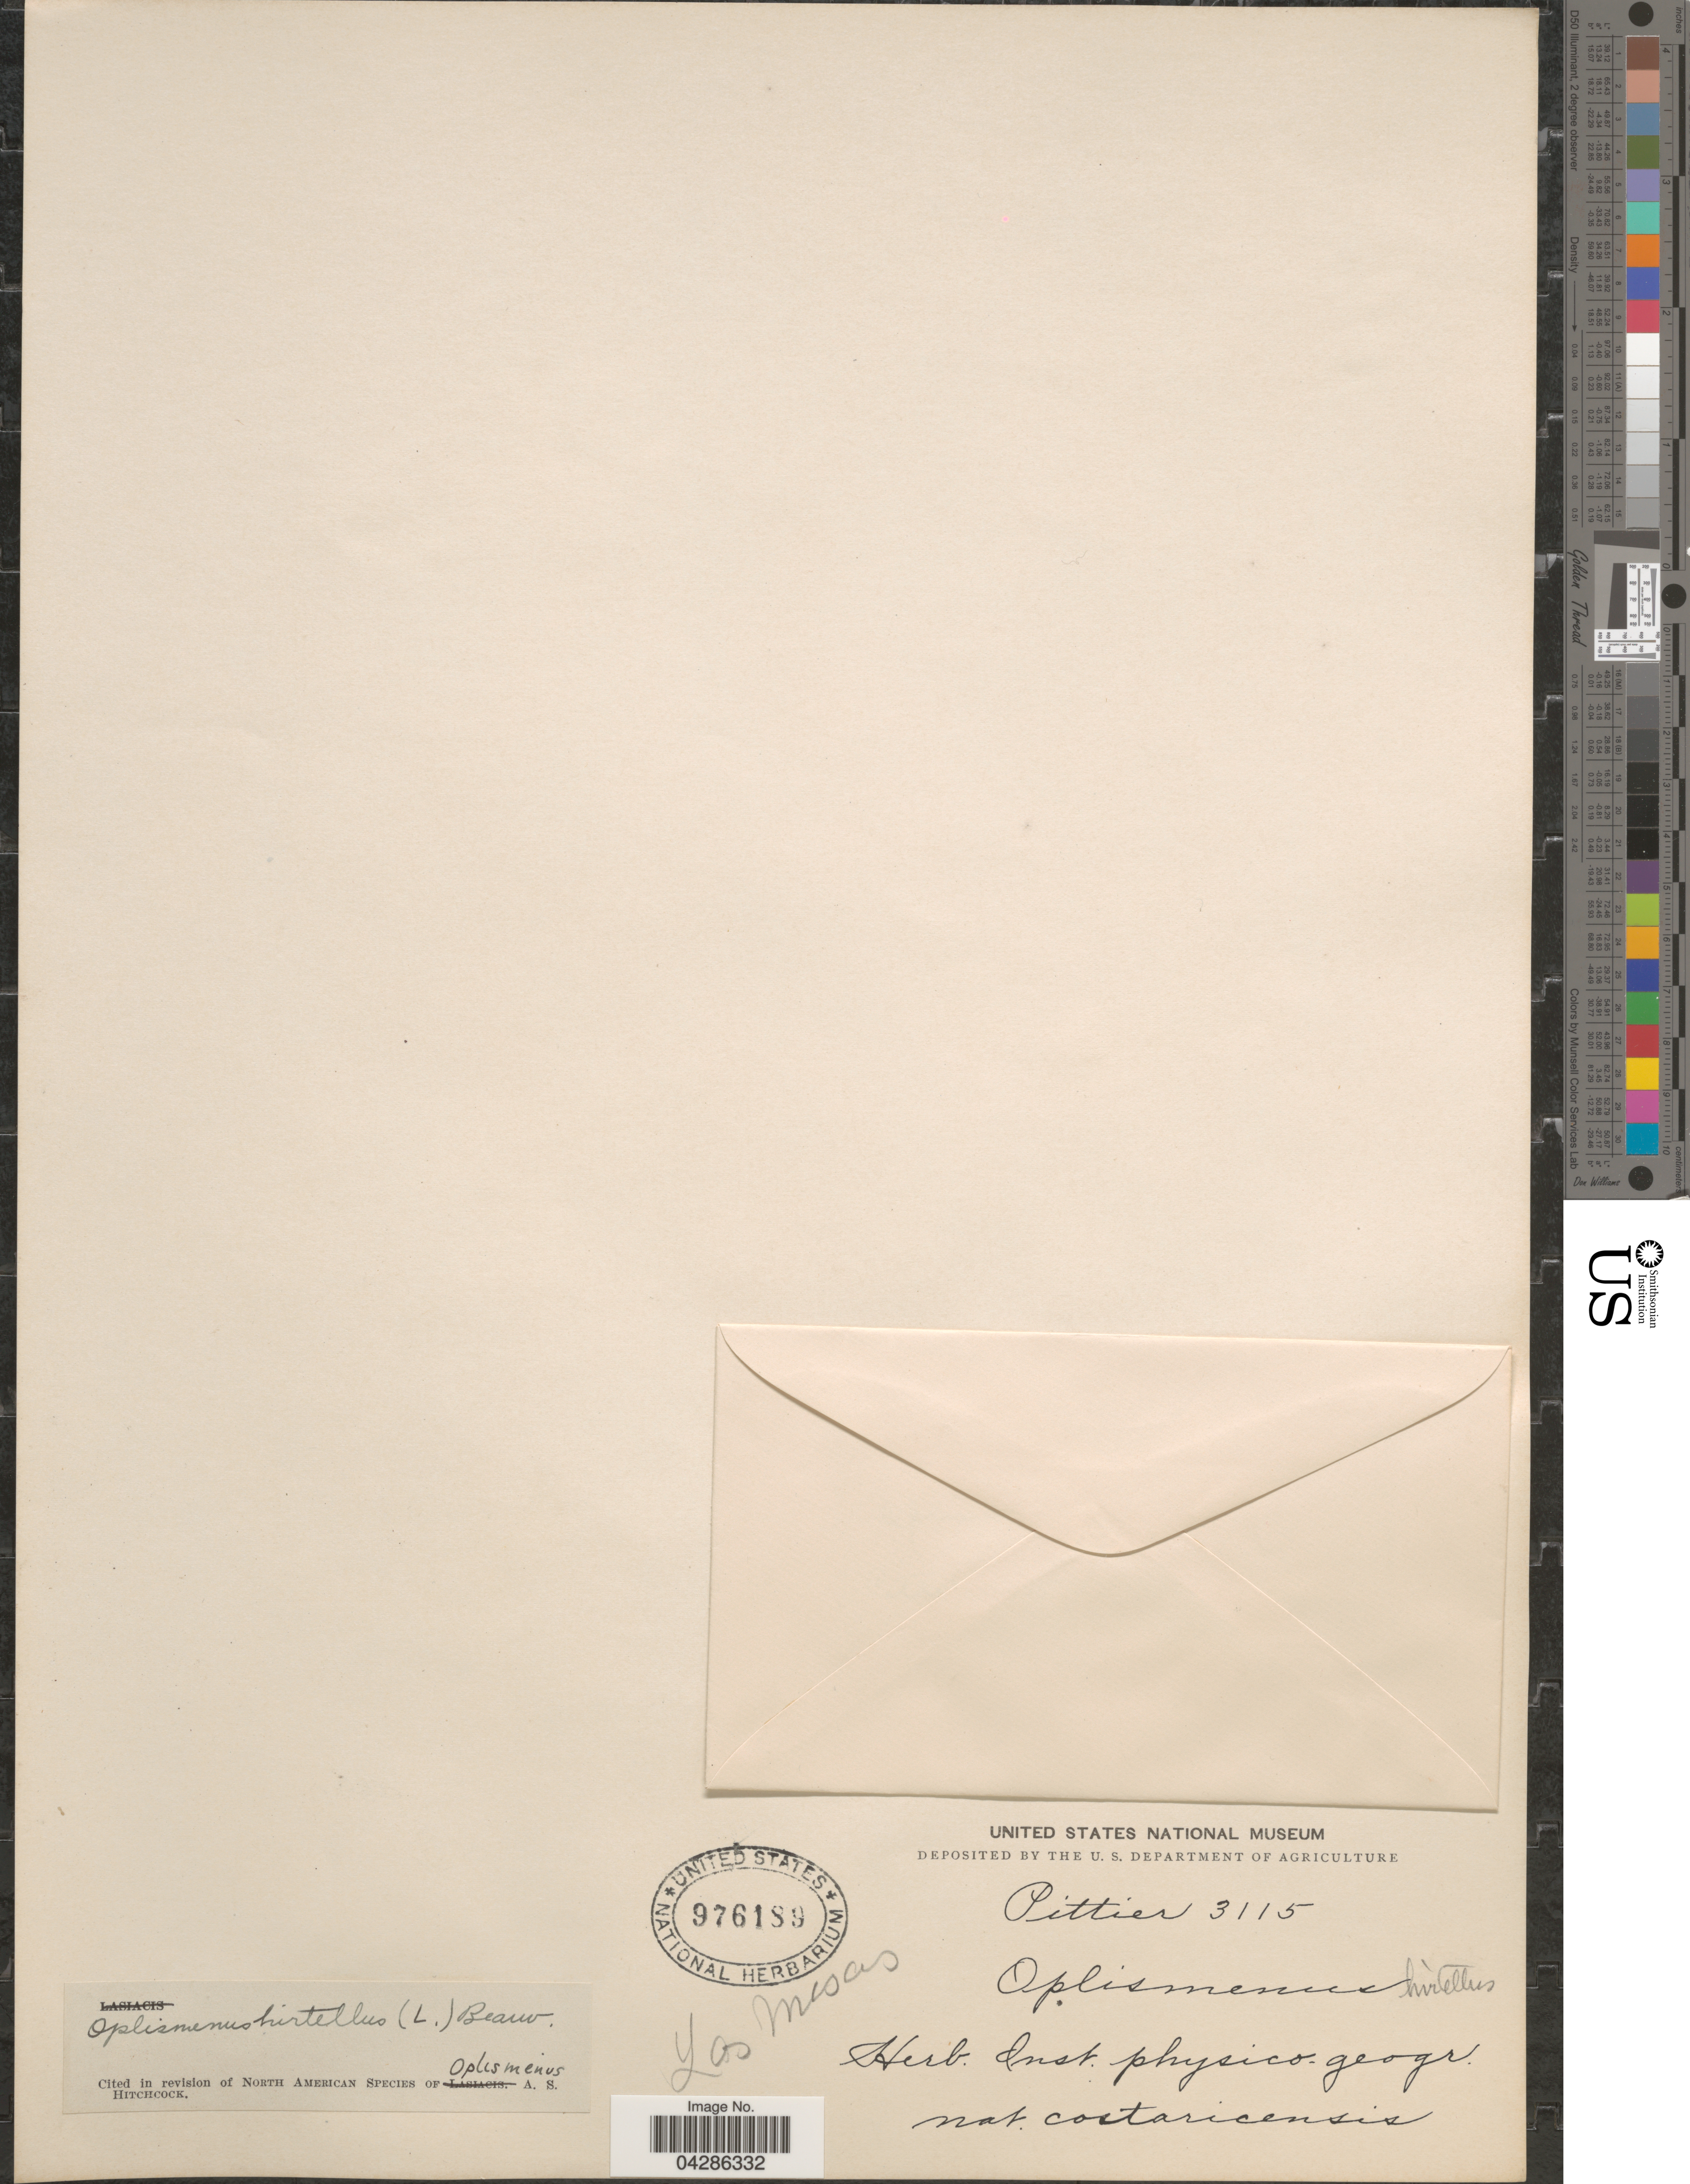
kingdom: Plantae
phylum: Tracheophyta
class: Liliopsida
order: Poales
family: Poaceae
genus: Oplismenus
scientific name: Oplismenus hirtellus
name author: (L.) P. Beauv.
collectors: Pittier, --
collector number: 3115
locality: Las Misas.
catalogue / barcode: US 976189